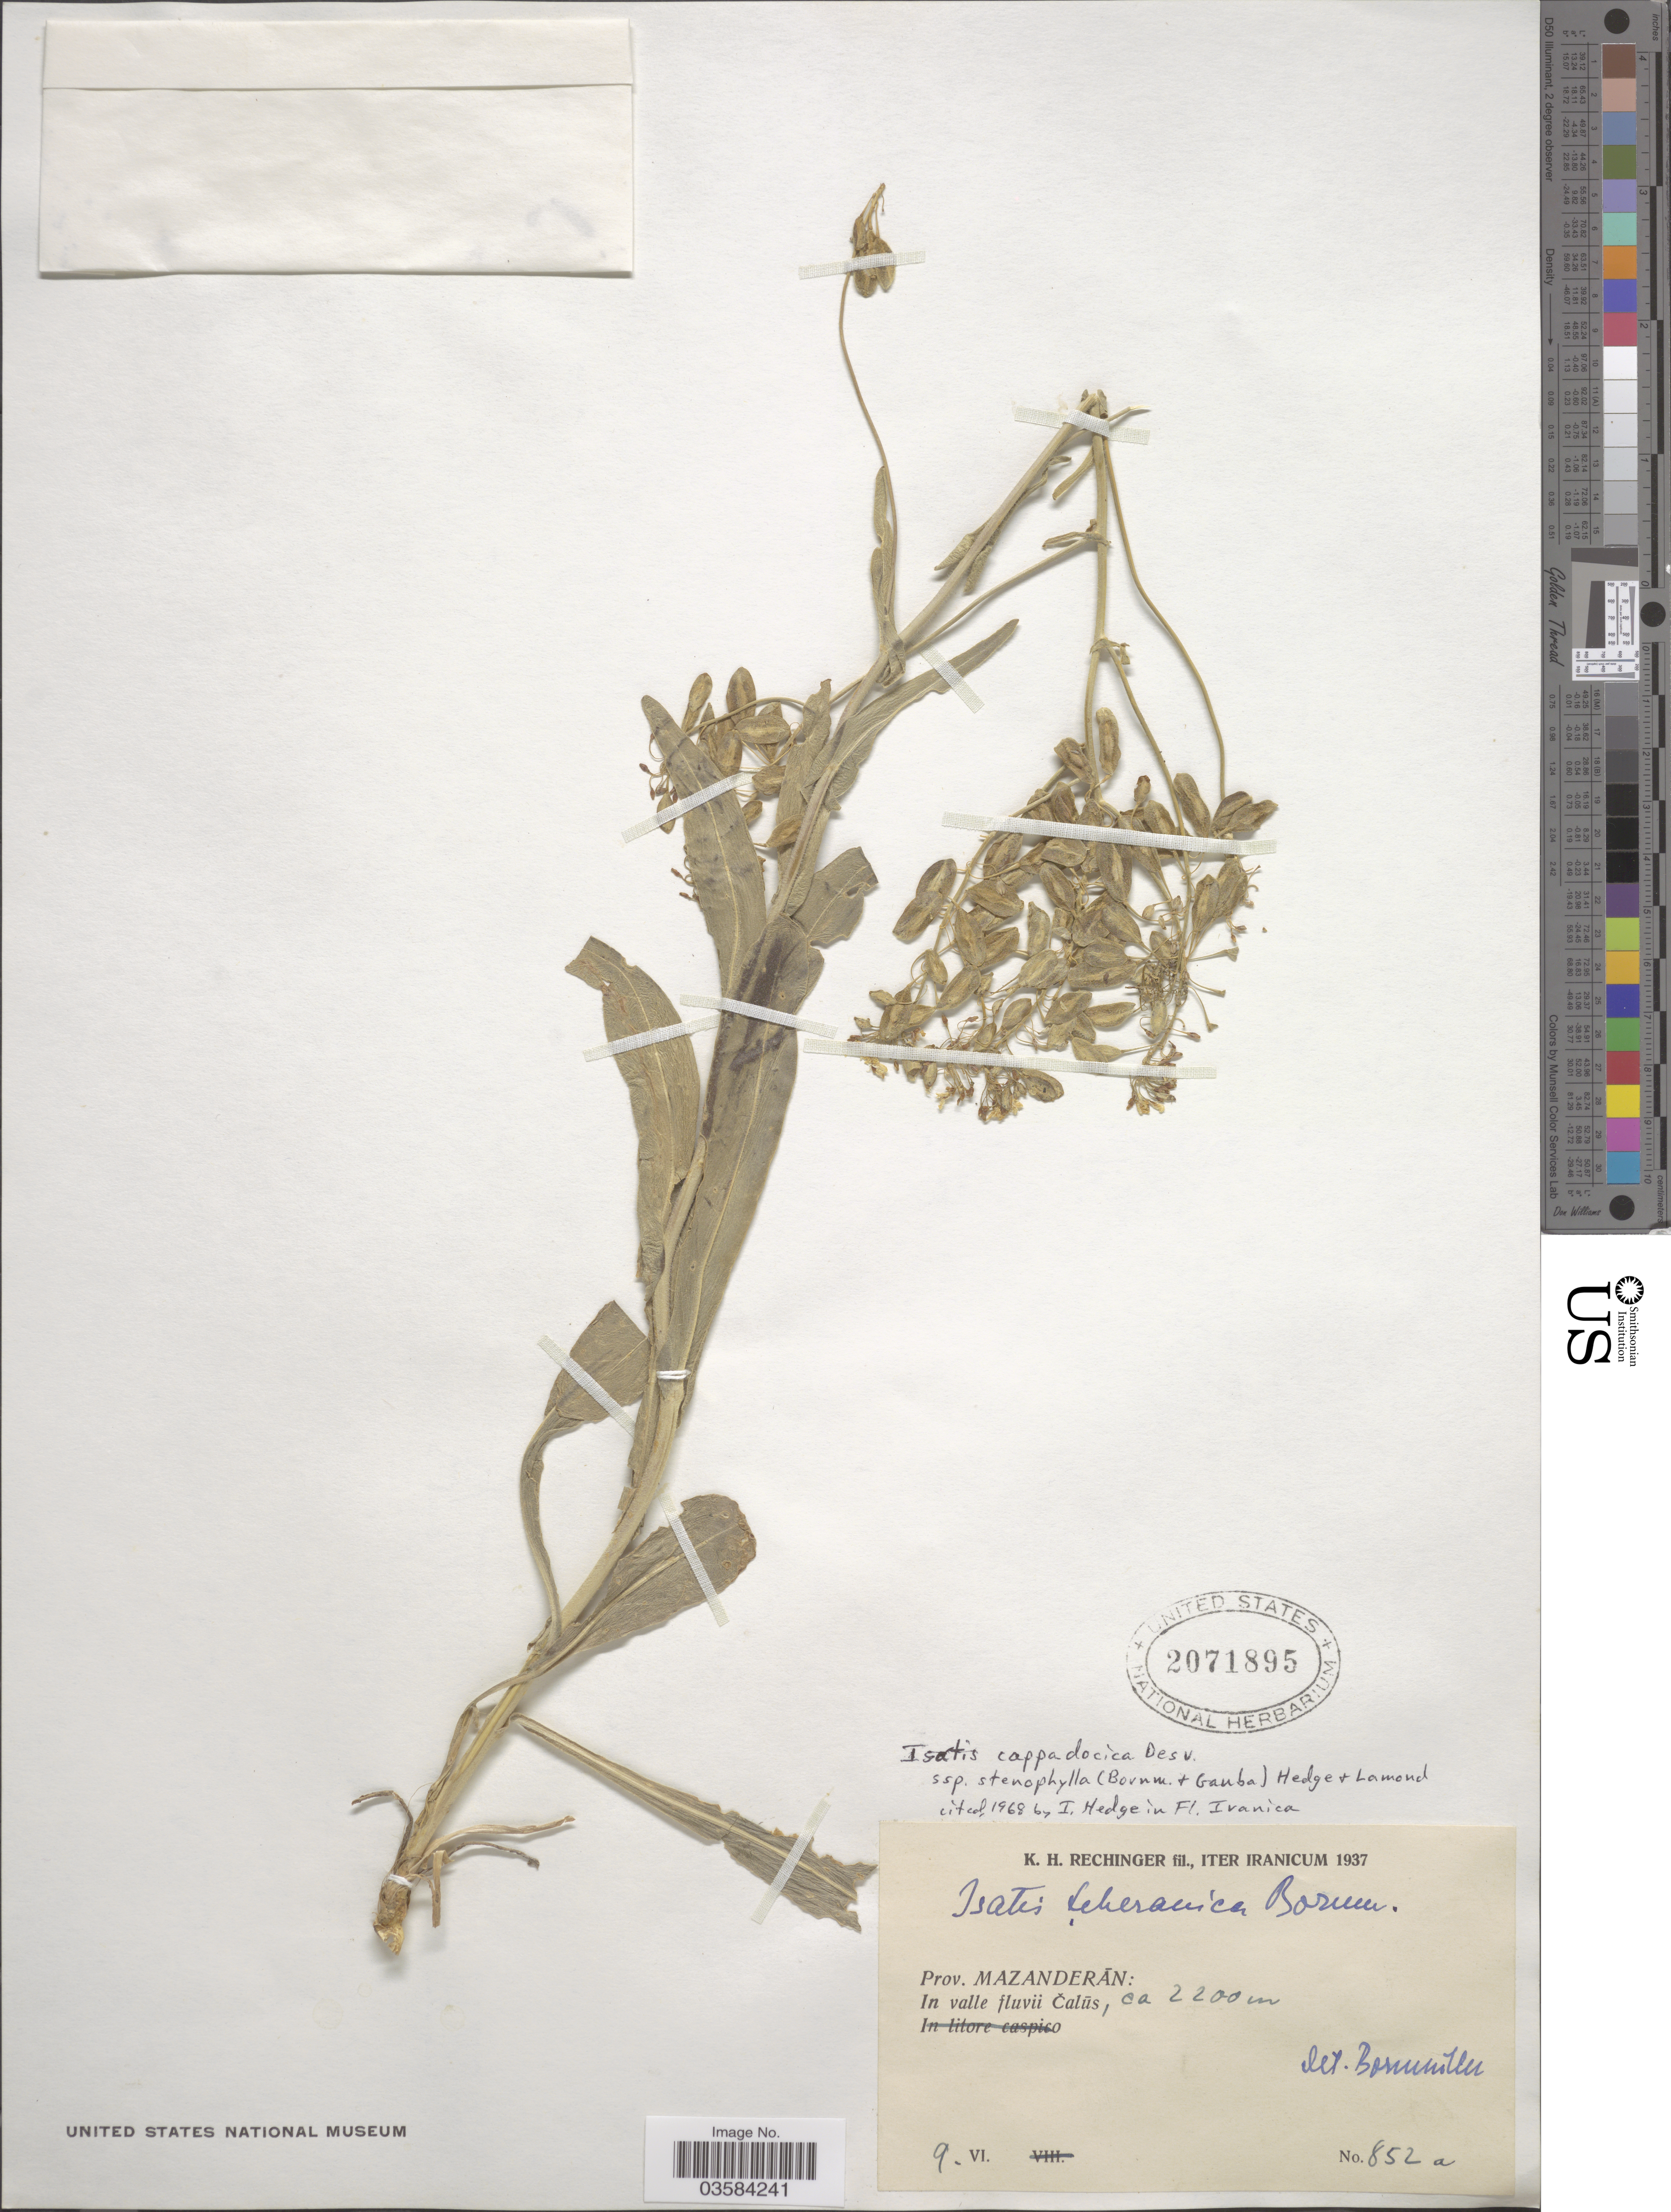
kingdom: Plantae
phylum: Tracheophyta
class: Magnoliopsida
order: Brassicales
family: Brassicaceae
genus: Isatis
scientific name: Isatis cappadocica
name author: Desv.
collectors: K. H. Rechinger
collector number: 852a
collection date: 1937-06-09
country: Iran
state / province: Mazandaran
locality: In valle fluvii Čalūs.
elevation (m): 2200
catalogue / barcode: US 2071895